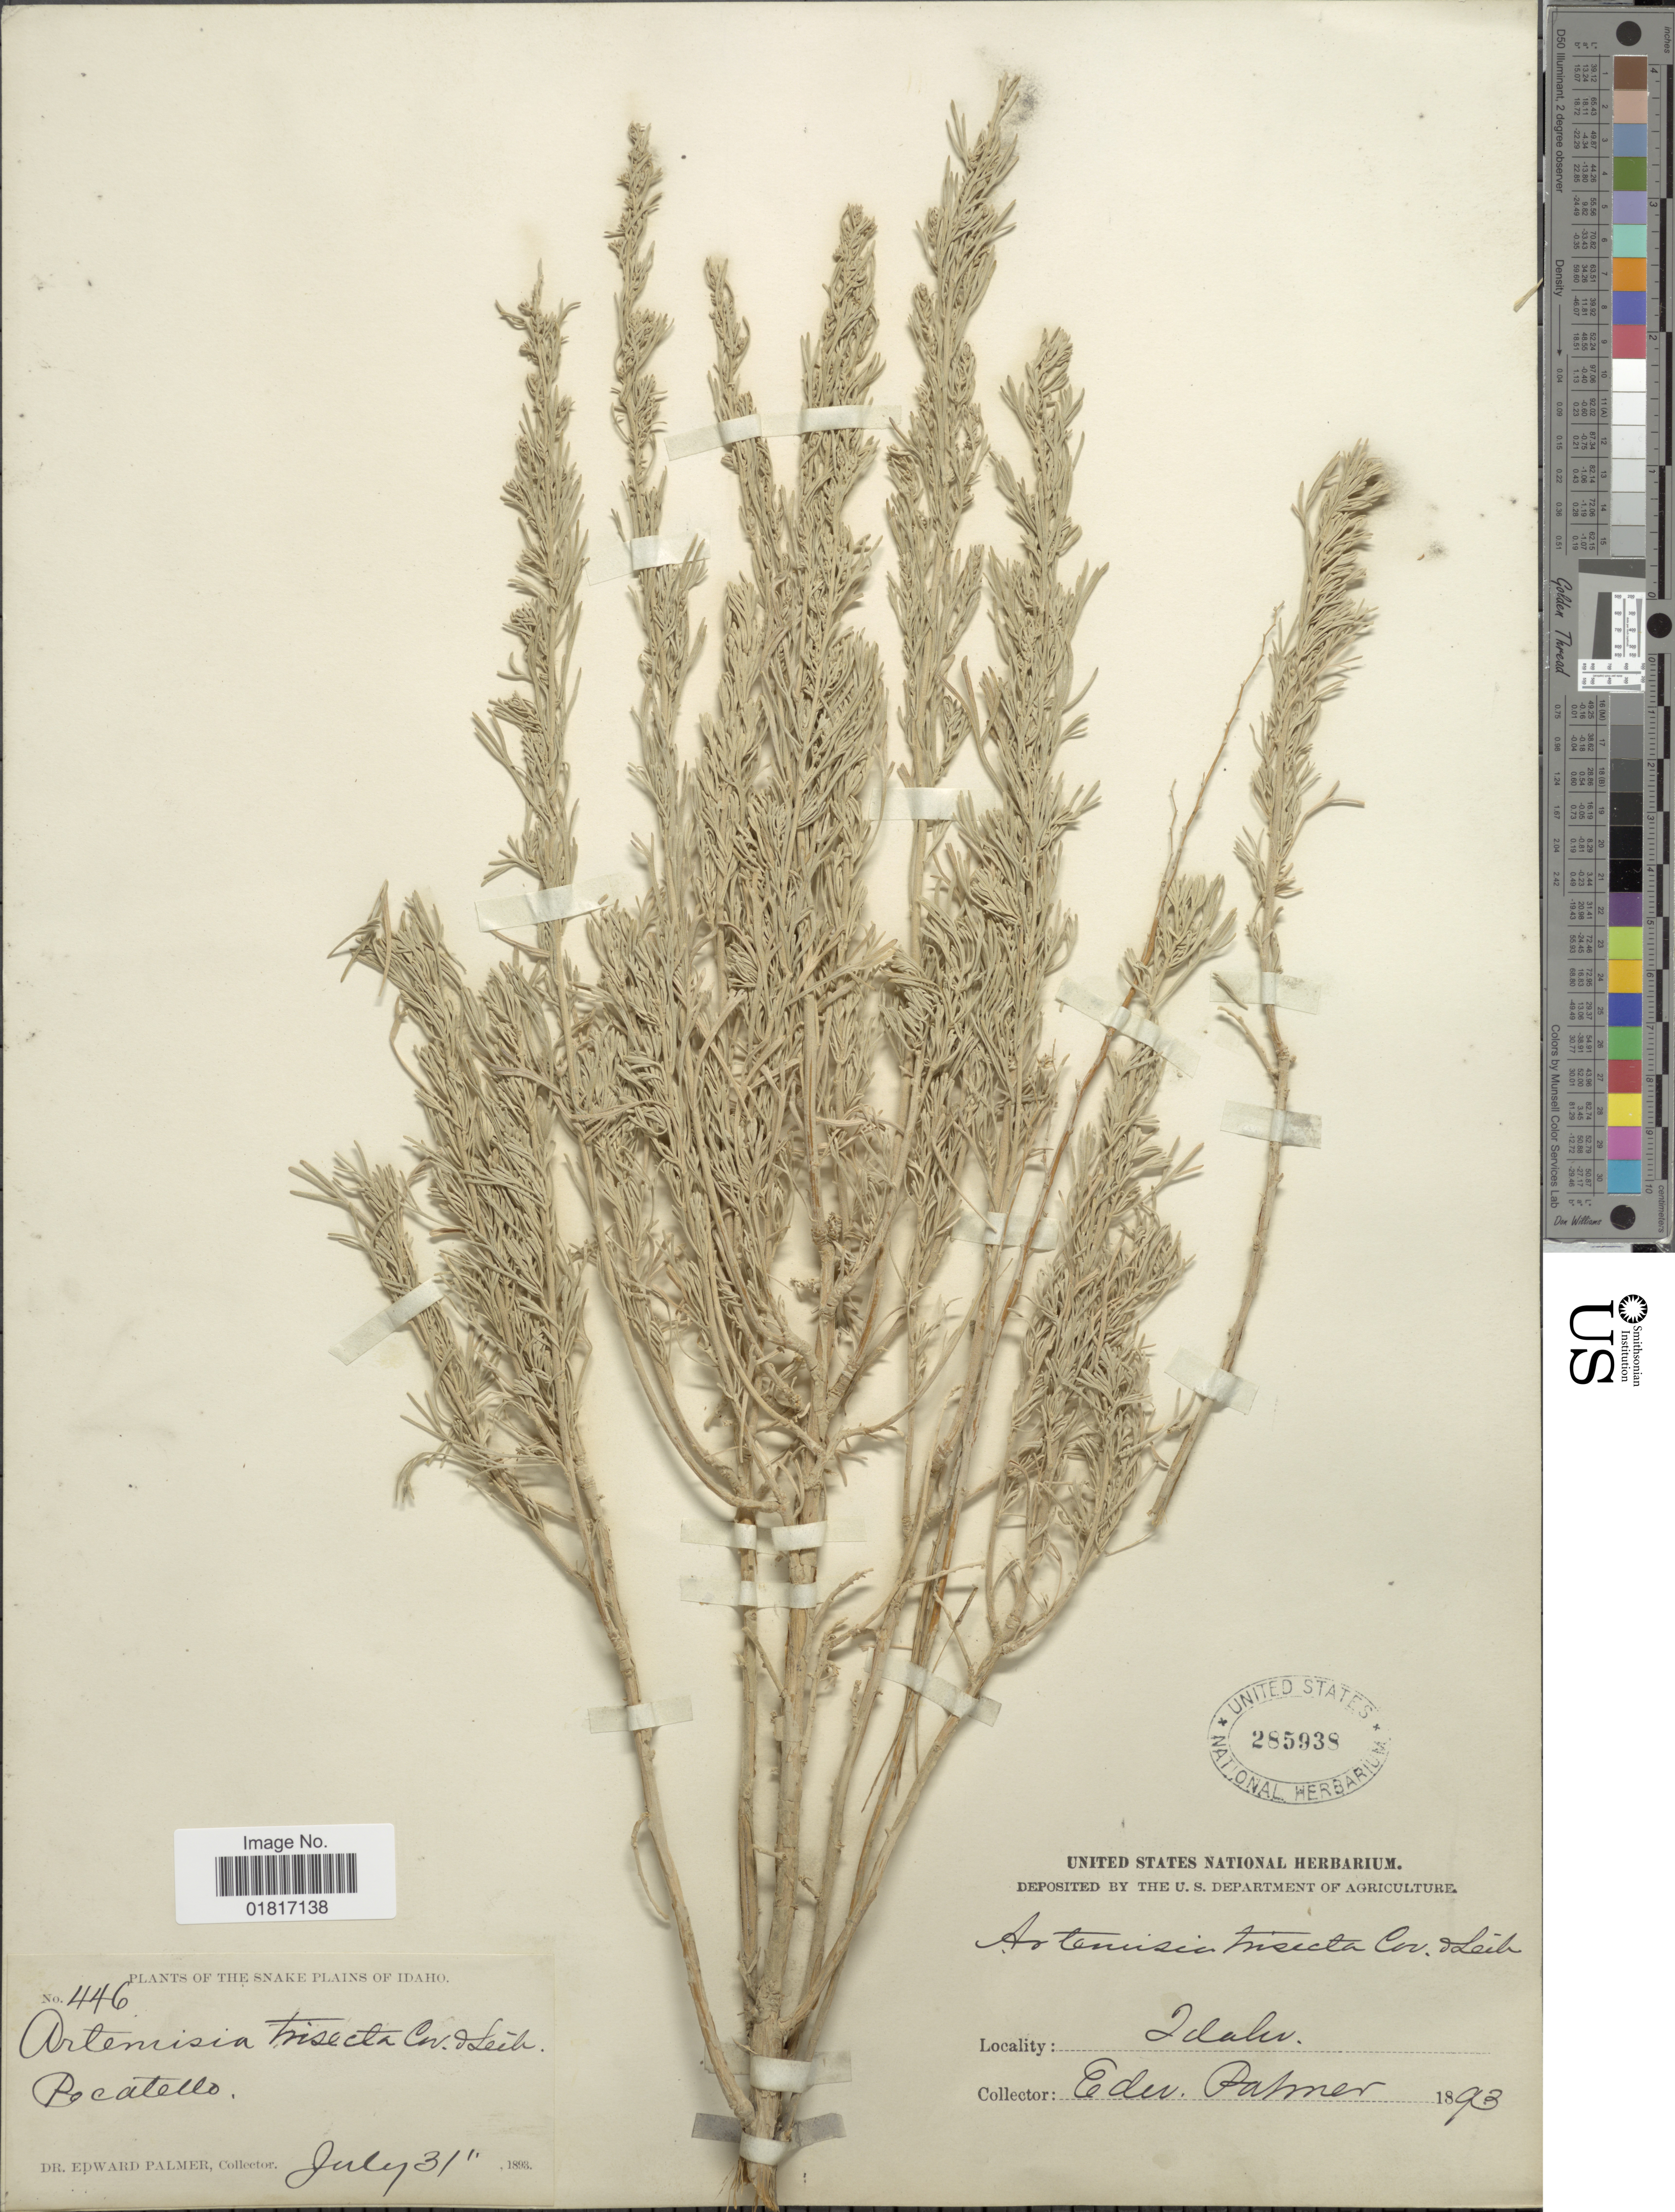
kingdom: Plantae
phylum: Tracheophyta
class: Magnoliopsida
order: Asterales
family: Asteraceae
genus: Artemisia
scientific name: Artemisia tridentata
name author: Nutt.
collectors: E. Palmer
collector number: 446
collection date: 1893-07-31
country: United States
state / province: Idaho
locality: The Snake Plains of Idaho, Pocatello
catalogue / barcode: US 285938